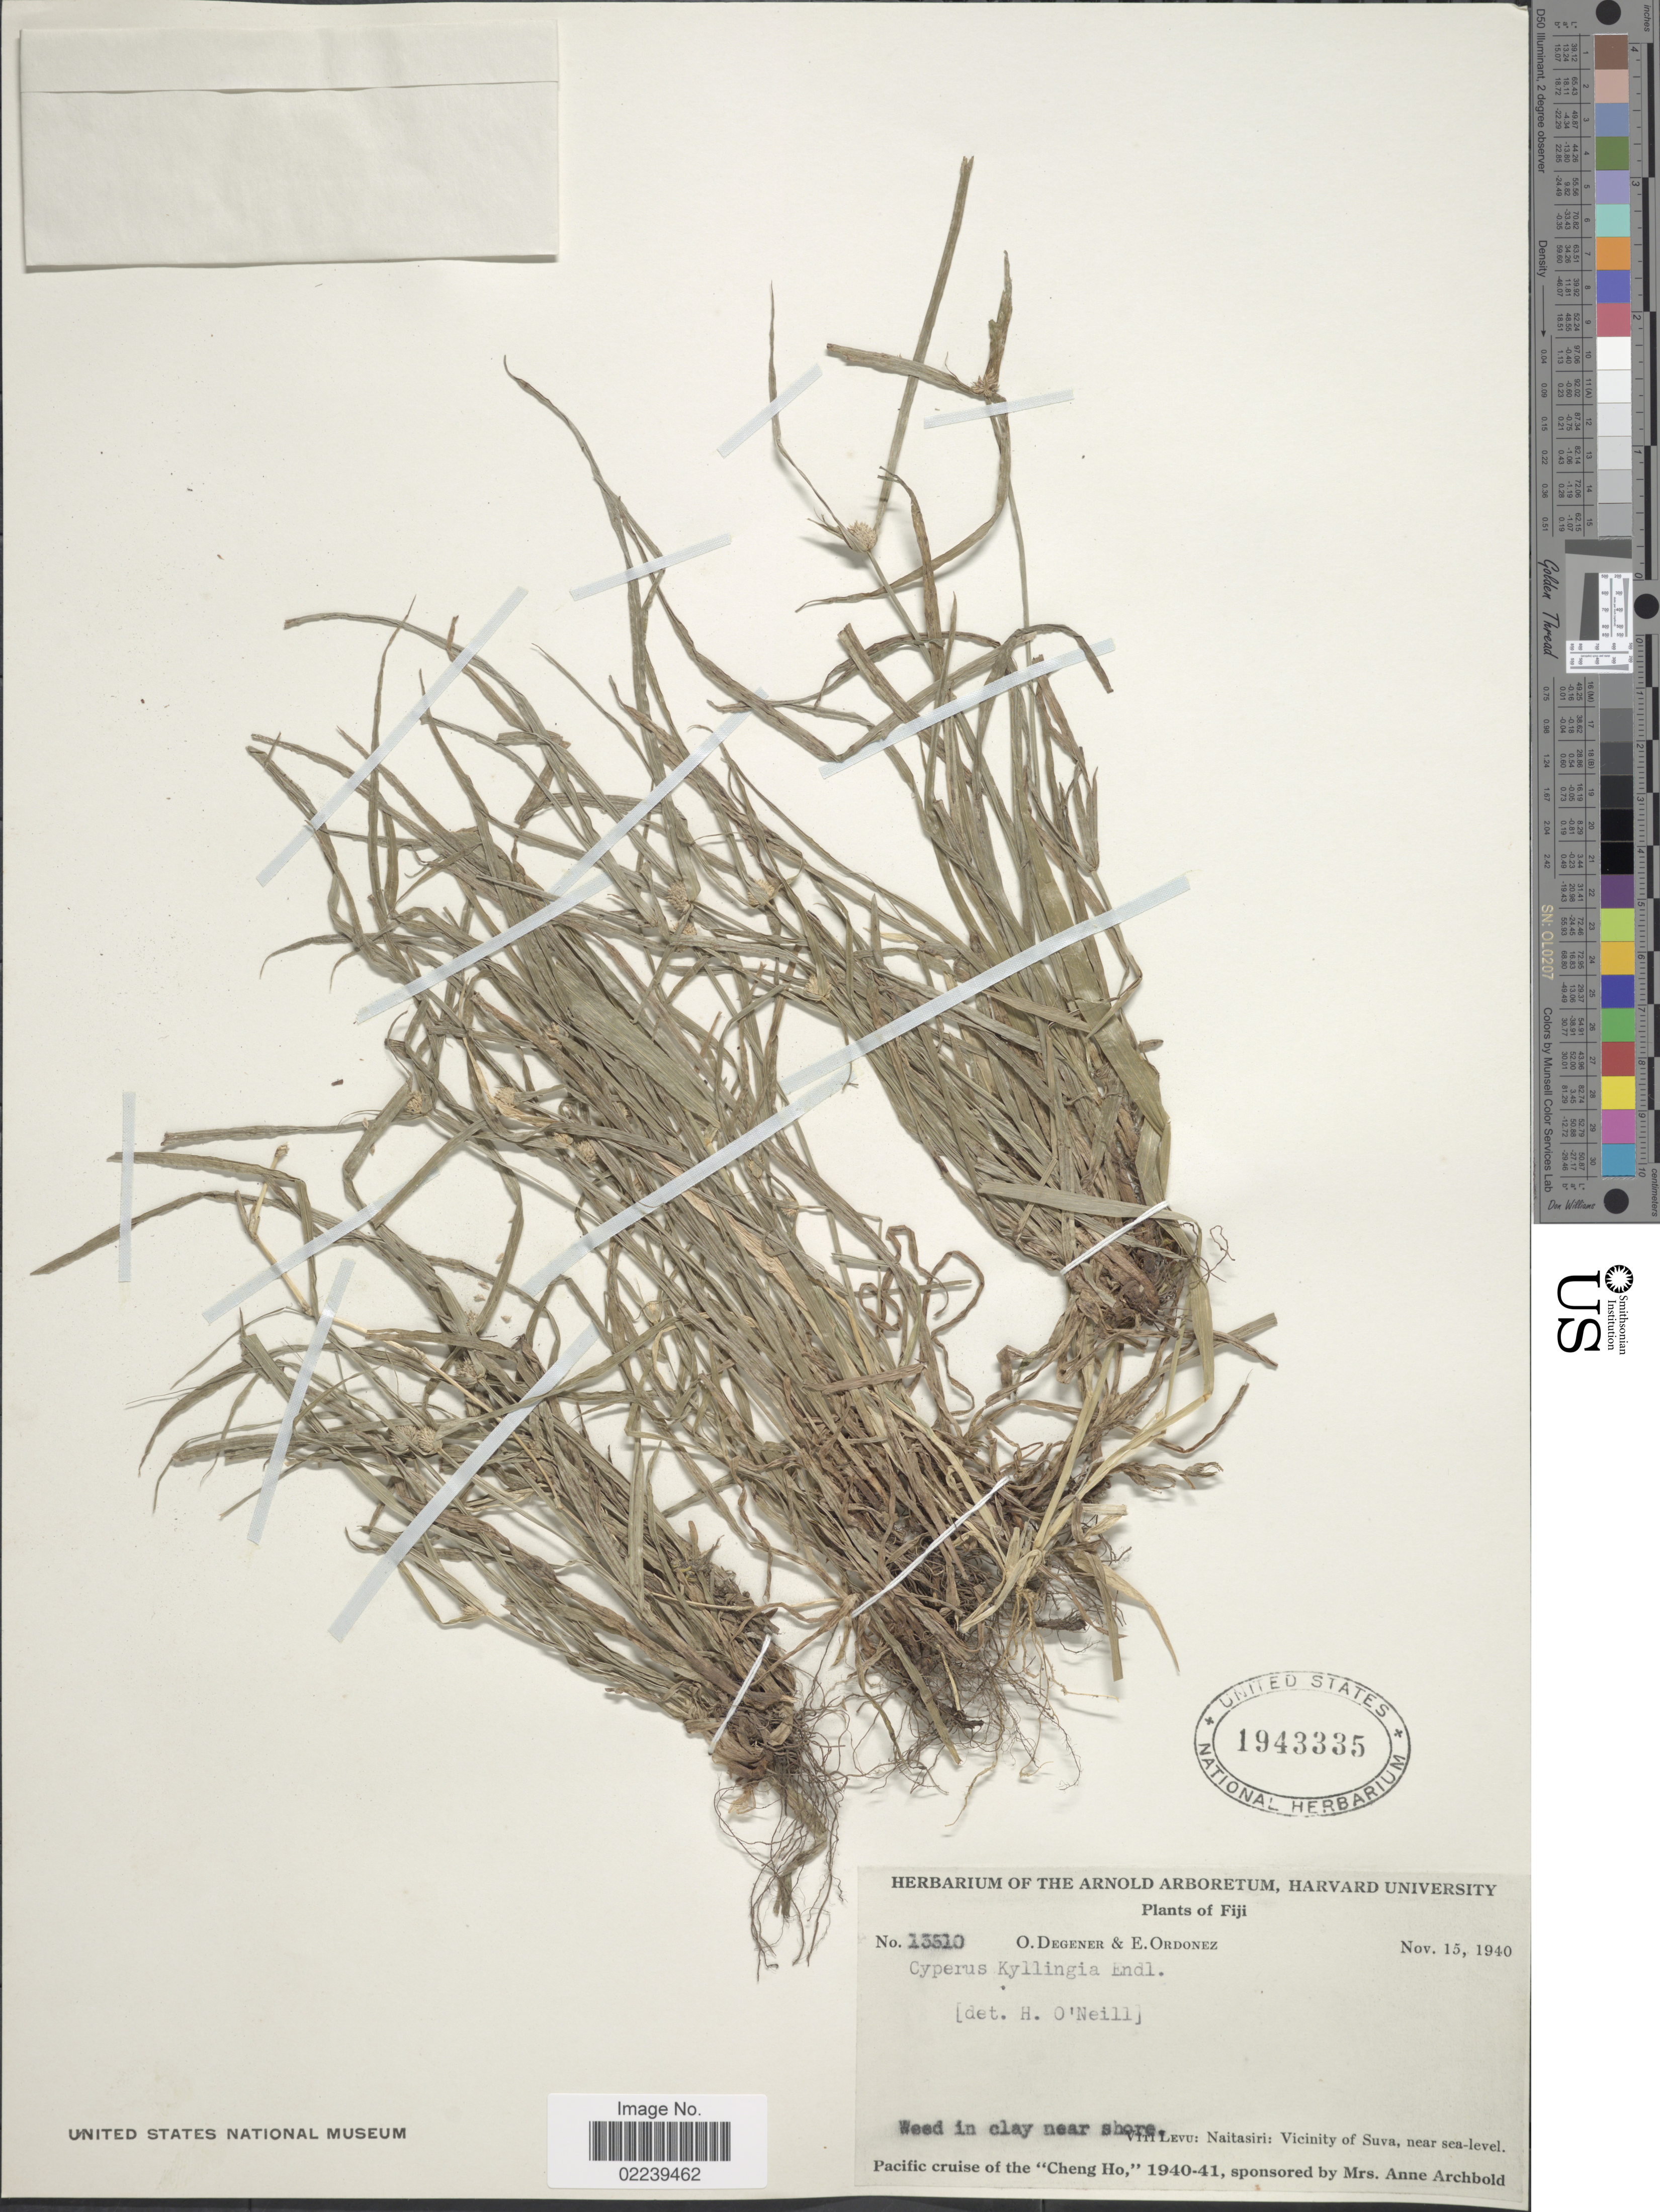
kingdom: Plantae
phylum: Tracheophyta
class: Liliopsida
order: Poales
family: Cyperaceae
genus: Cyperus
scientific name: Cyperus mindorensis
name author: (Steud.) Huygh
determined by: Strong, M. T., (US), Smithsonian Institution - National Museum of Natural History (UNITED STATES)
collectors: O. Degener & E. Ordonez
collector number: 13510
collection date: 1940-11-15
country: Fiji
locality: Weed in clay near shores, Viti Levu: Naitasiri: Vicinity of Suva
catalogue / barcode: US 1943335